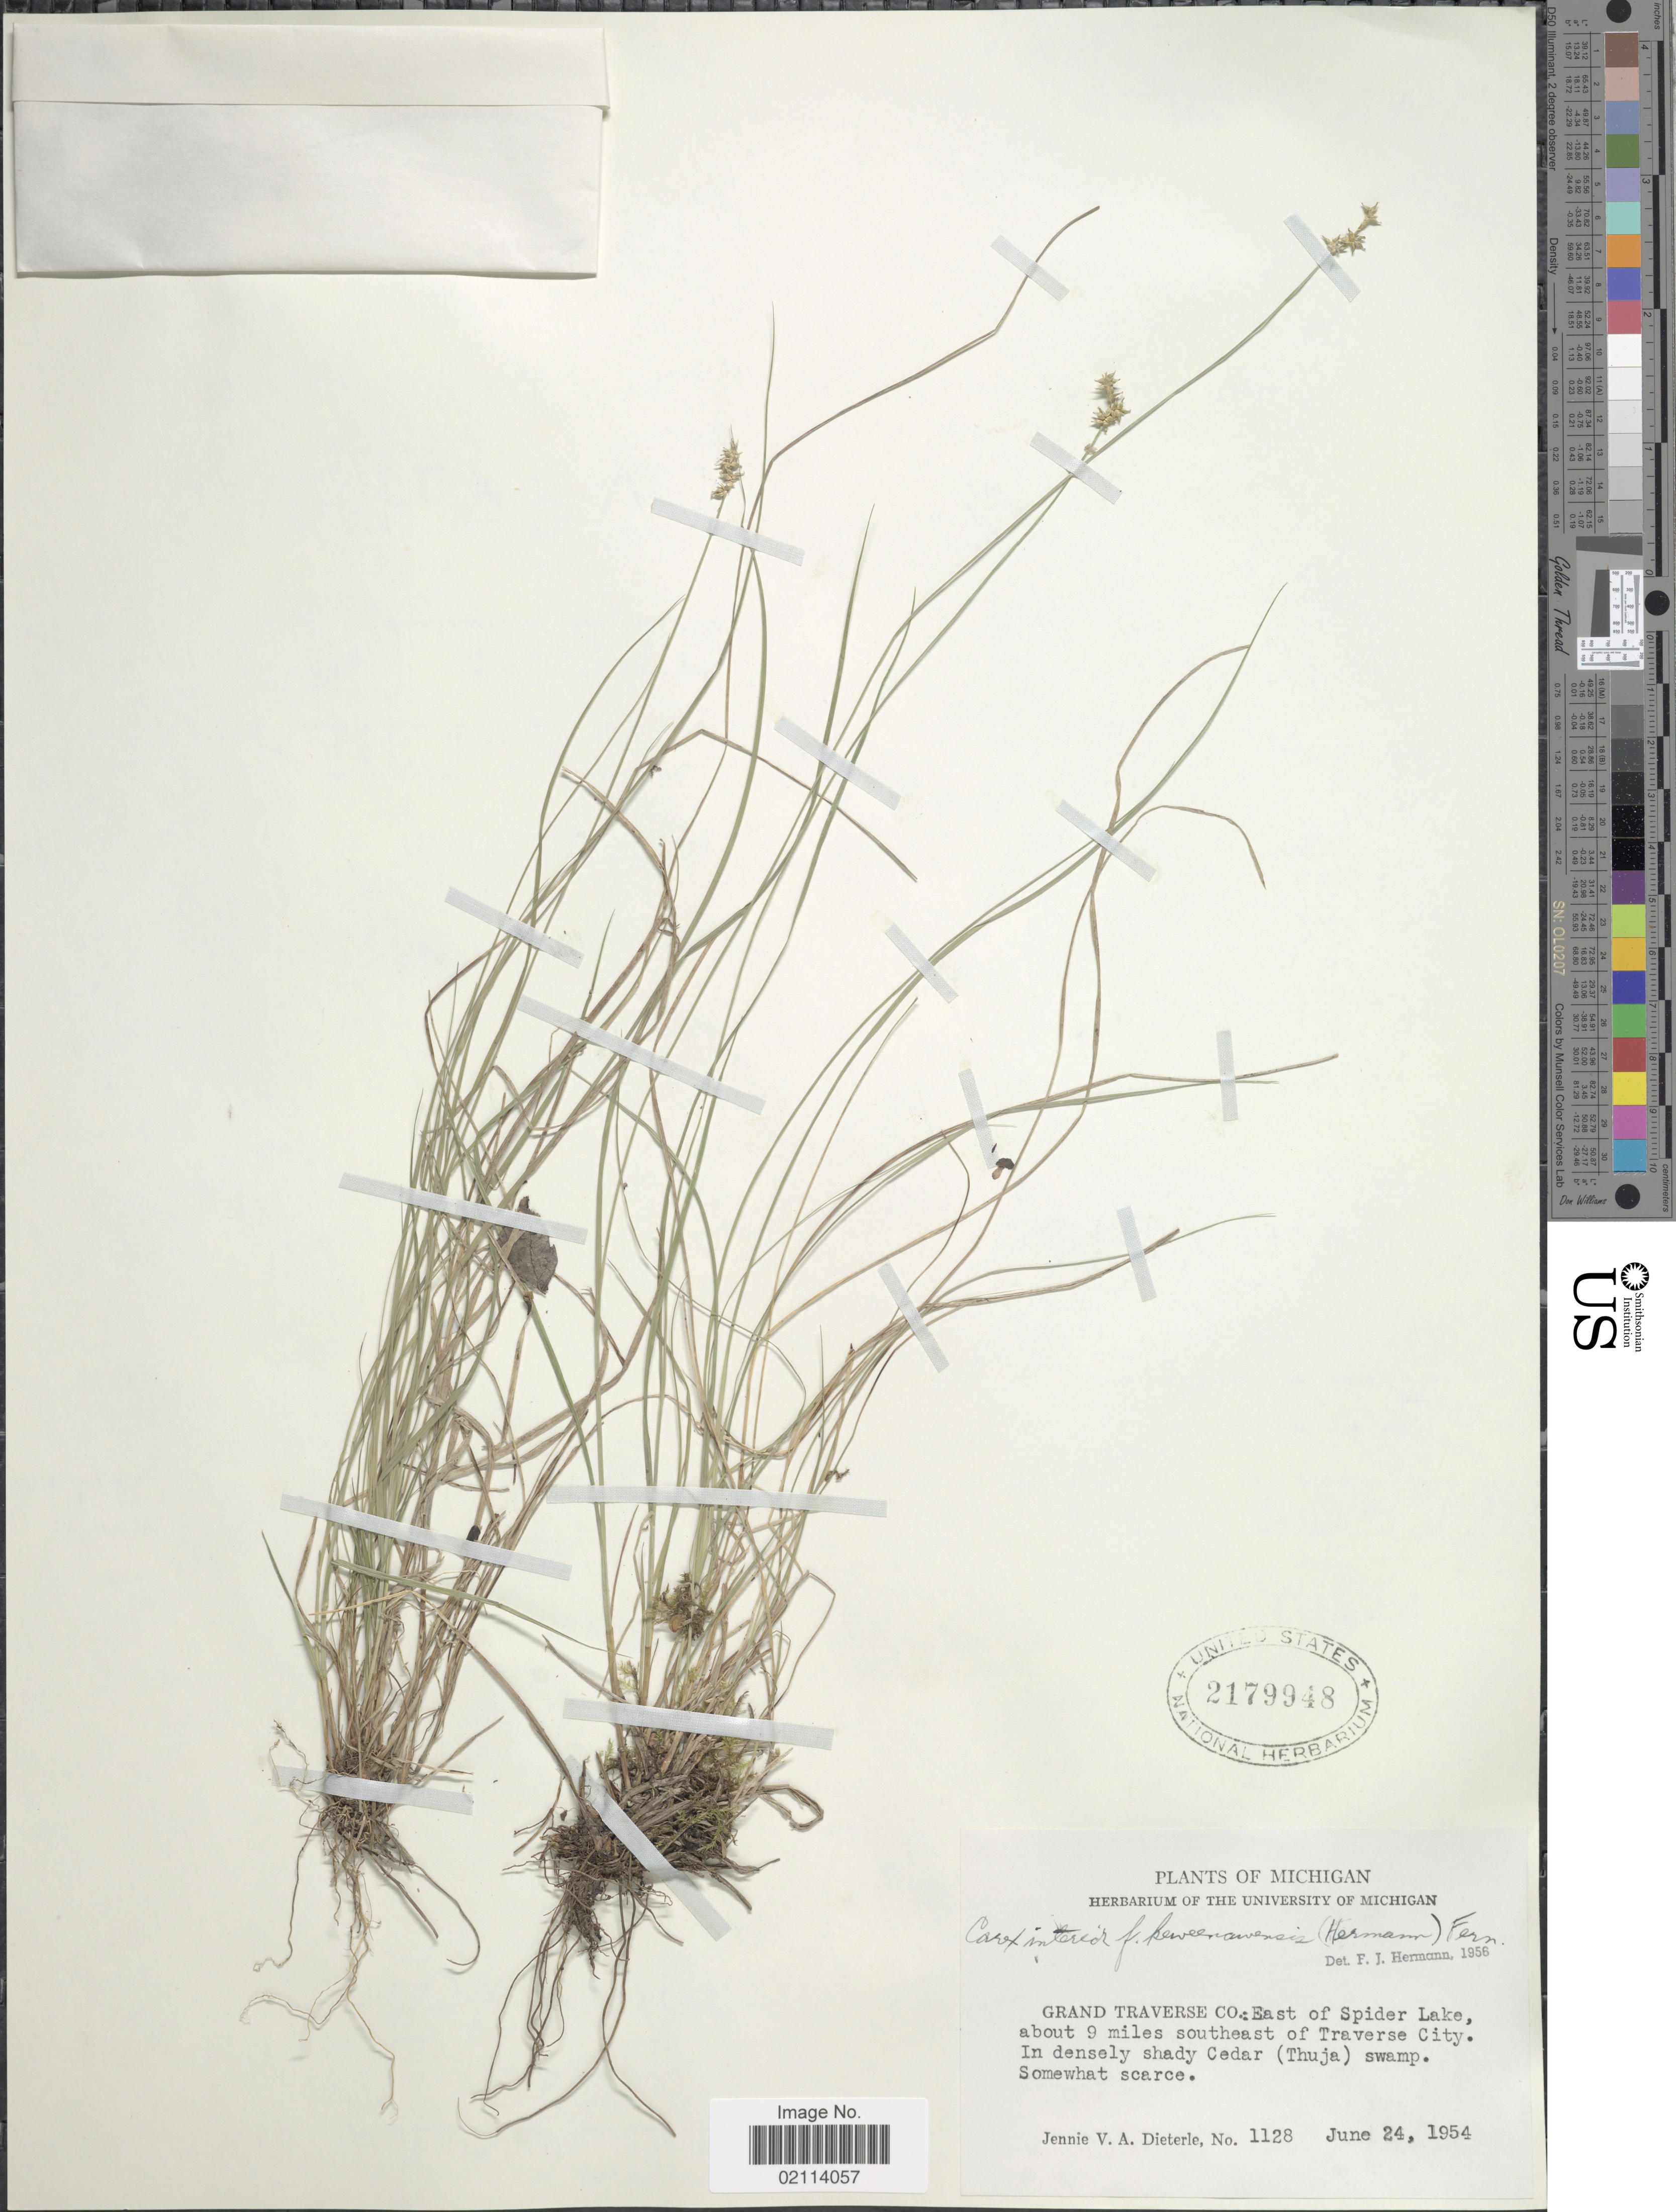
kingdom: Plantae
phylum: Tracheophyta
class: Liliopsida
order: Poales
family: Cyperaceae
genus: Carex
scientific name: Carex interior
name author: L.H. Bailey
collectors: J. Dieterle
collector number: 1128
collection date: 1954-06-24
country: United States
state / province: Michigan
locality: Grand Traverse Co.: East of Spider Lake, about 9 miles southeast of Traverse City, in densely shady Cedar (Thuja) swamp.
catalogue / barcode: US 2179948